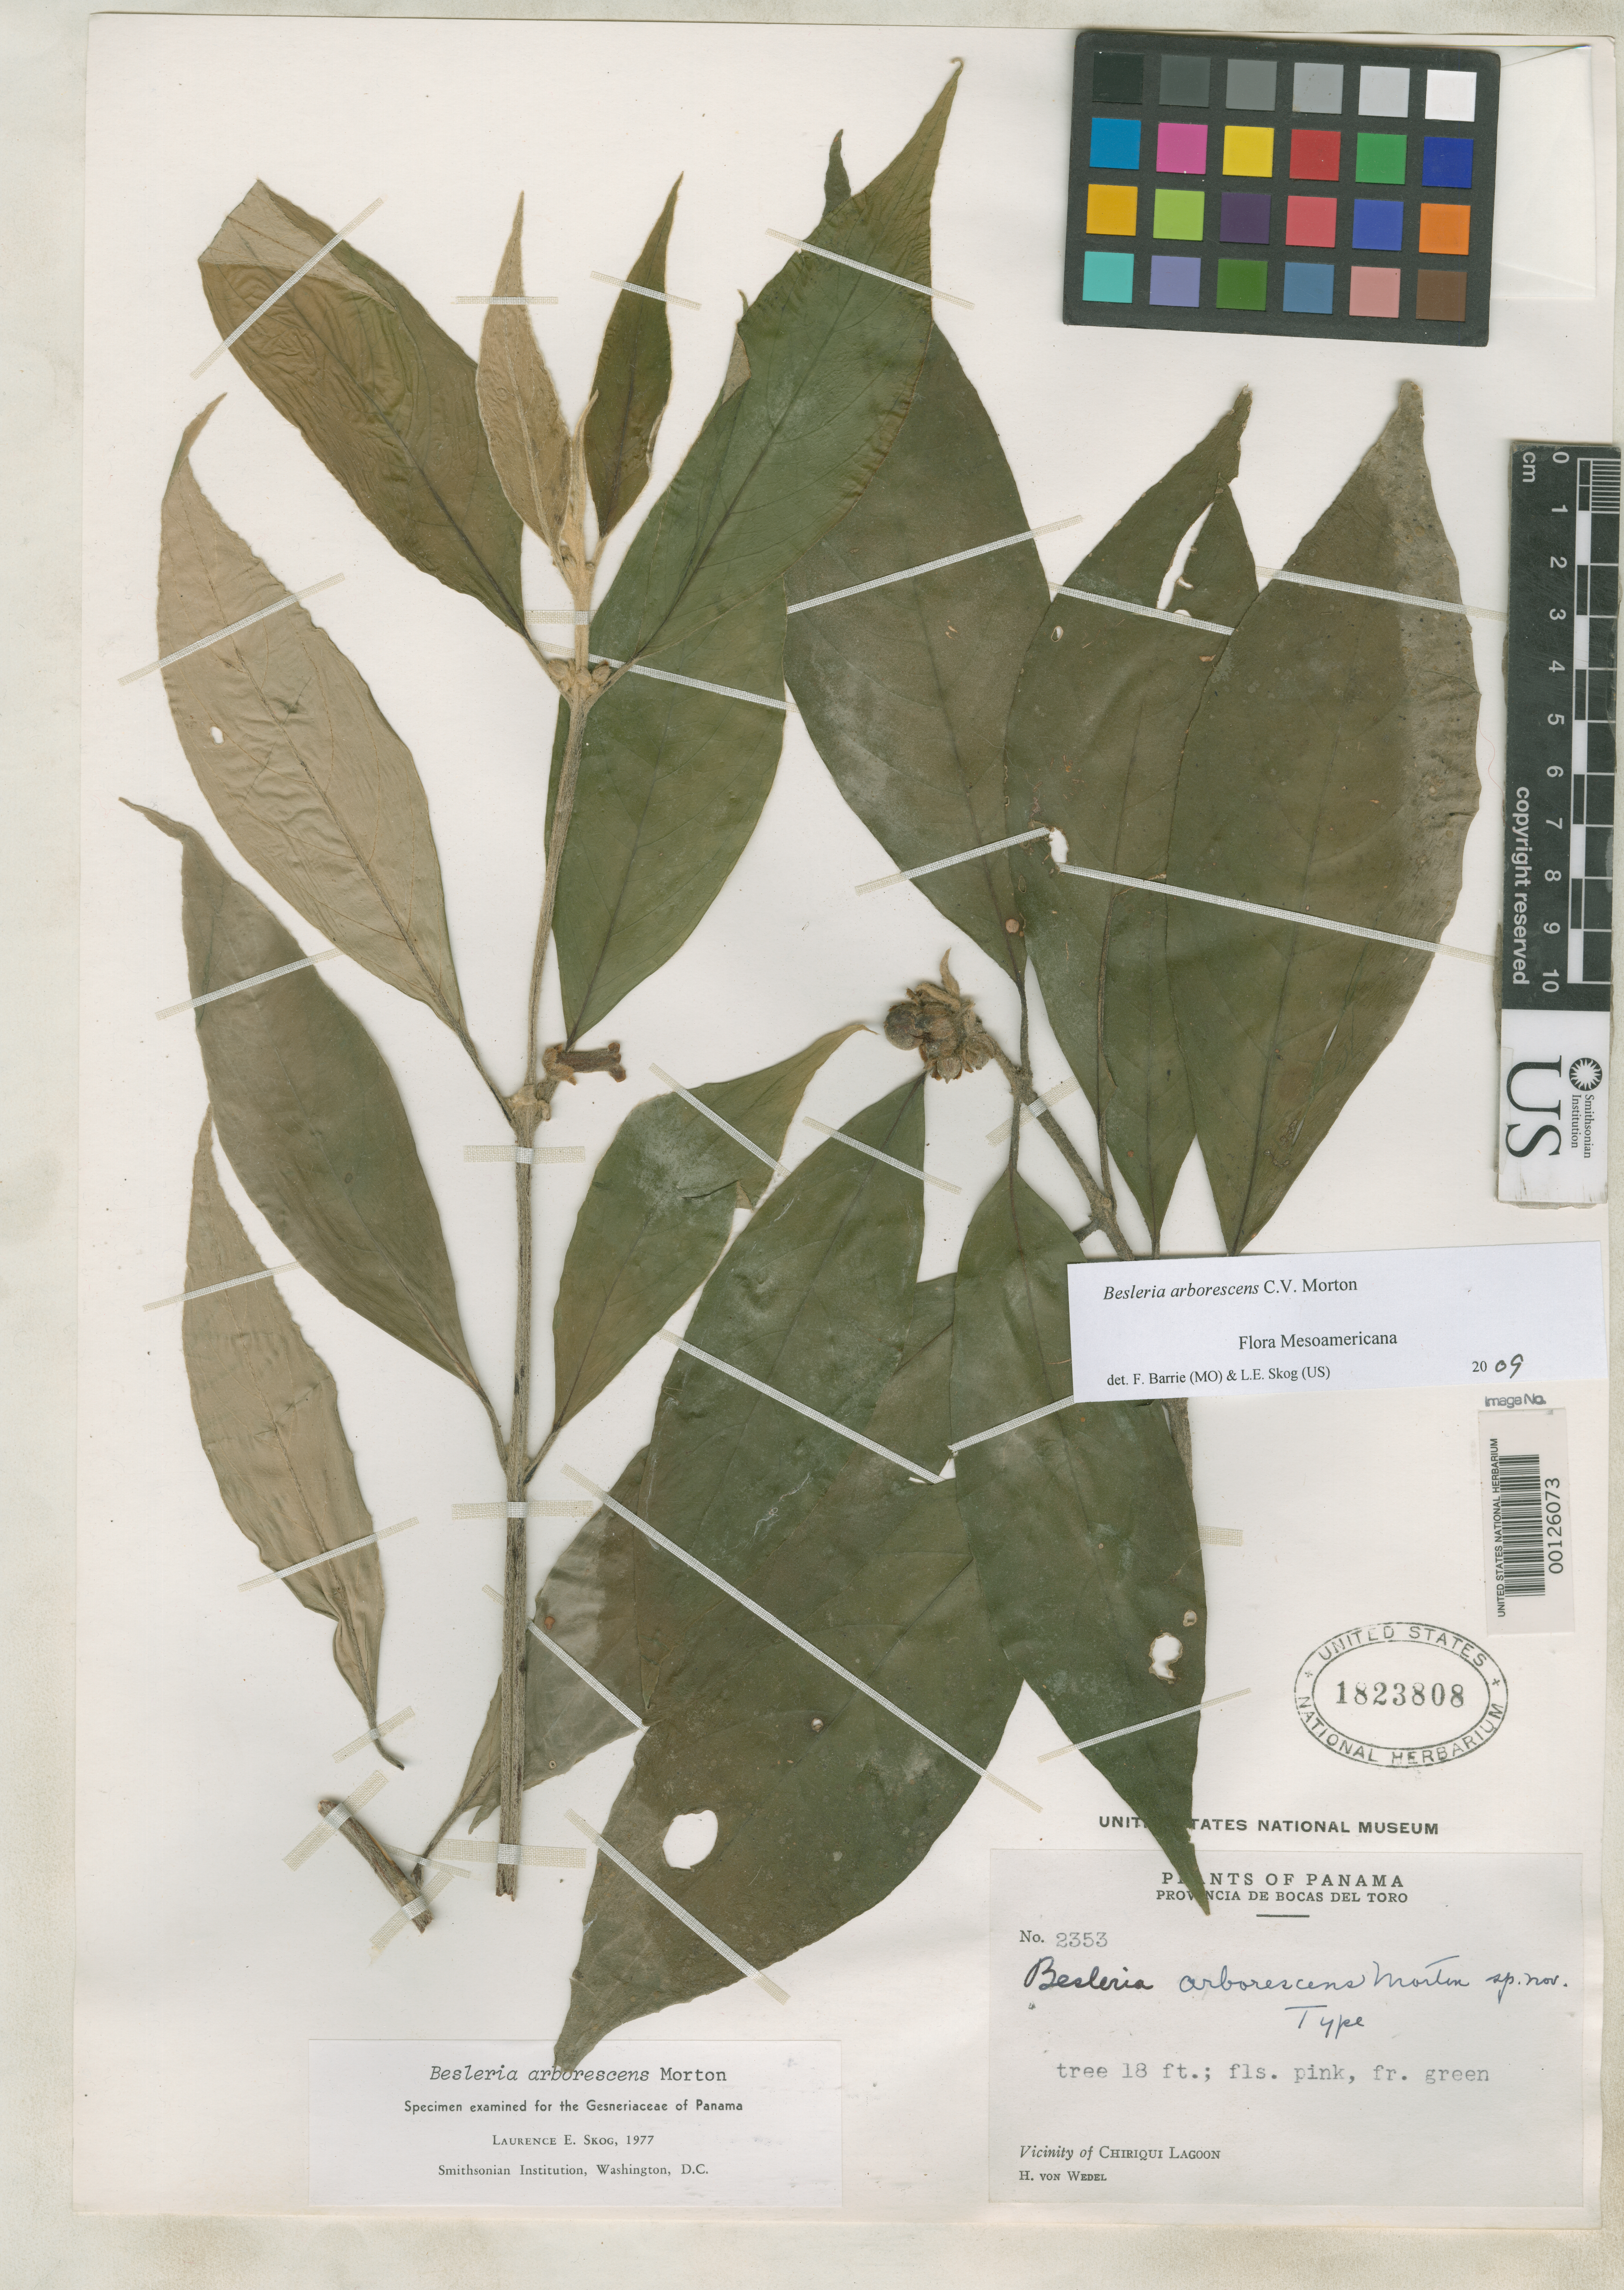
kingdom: Plantae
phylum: Tracheophyta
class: Magnoliopsida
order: Lamiales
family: Gesneriaceae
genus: Besleria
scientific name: Besleria arborescens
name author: C.V. Morton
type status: Holotype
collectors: H. von Wedel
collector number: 2353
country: Panama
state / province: Bocas del Toro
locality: Vicinity of Chiriqui Lagoon.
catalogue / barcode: US 1823808